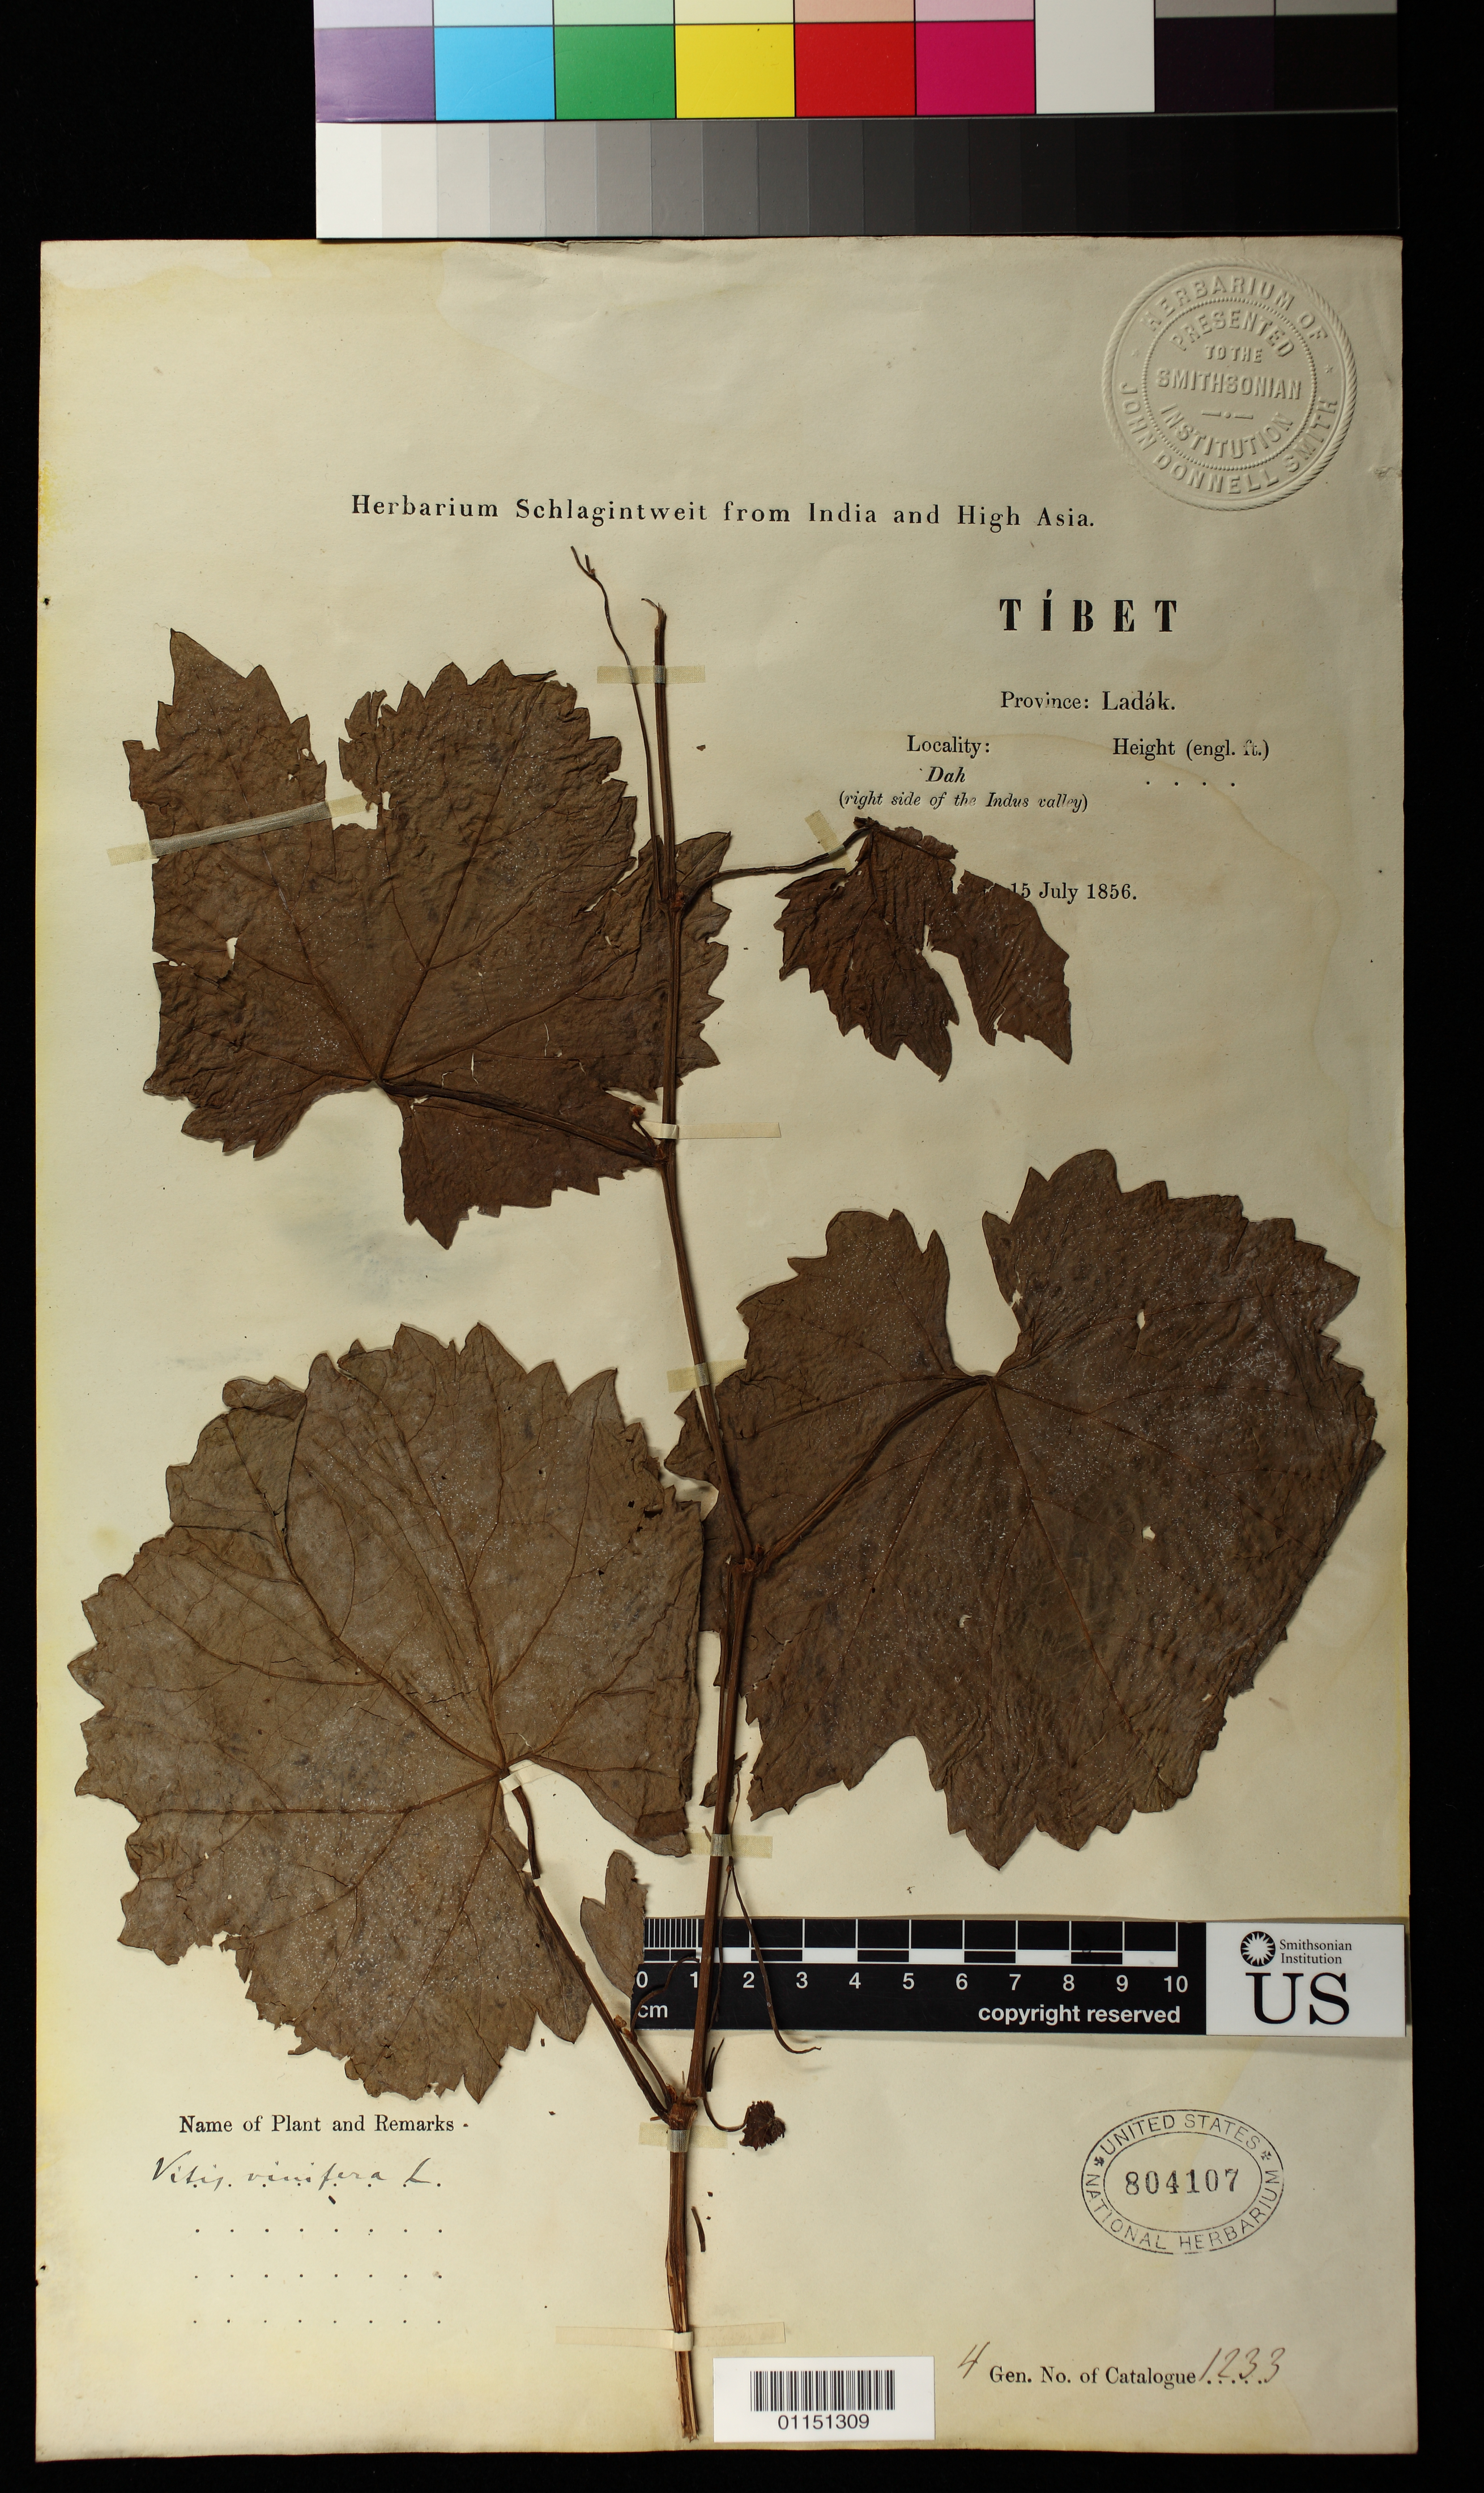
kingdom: Plantae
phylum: Tracheophyta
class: Magnoliopsida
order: Vitales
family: Vitaceae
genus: Vitis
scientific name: Vitis vinifera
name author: L.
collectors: Herbarium Schlagintweit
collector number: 1233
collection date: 1856-07-15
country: India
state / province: Jammu and Kashmir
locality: "Tibet". Ladakh.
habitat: Right side of the Indus valley.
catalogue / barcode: US 804107